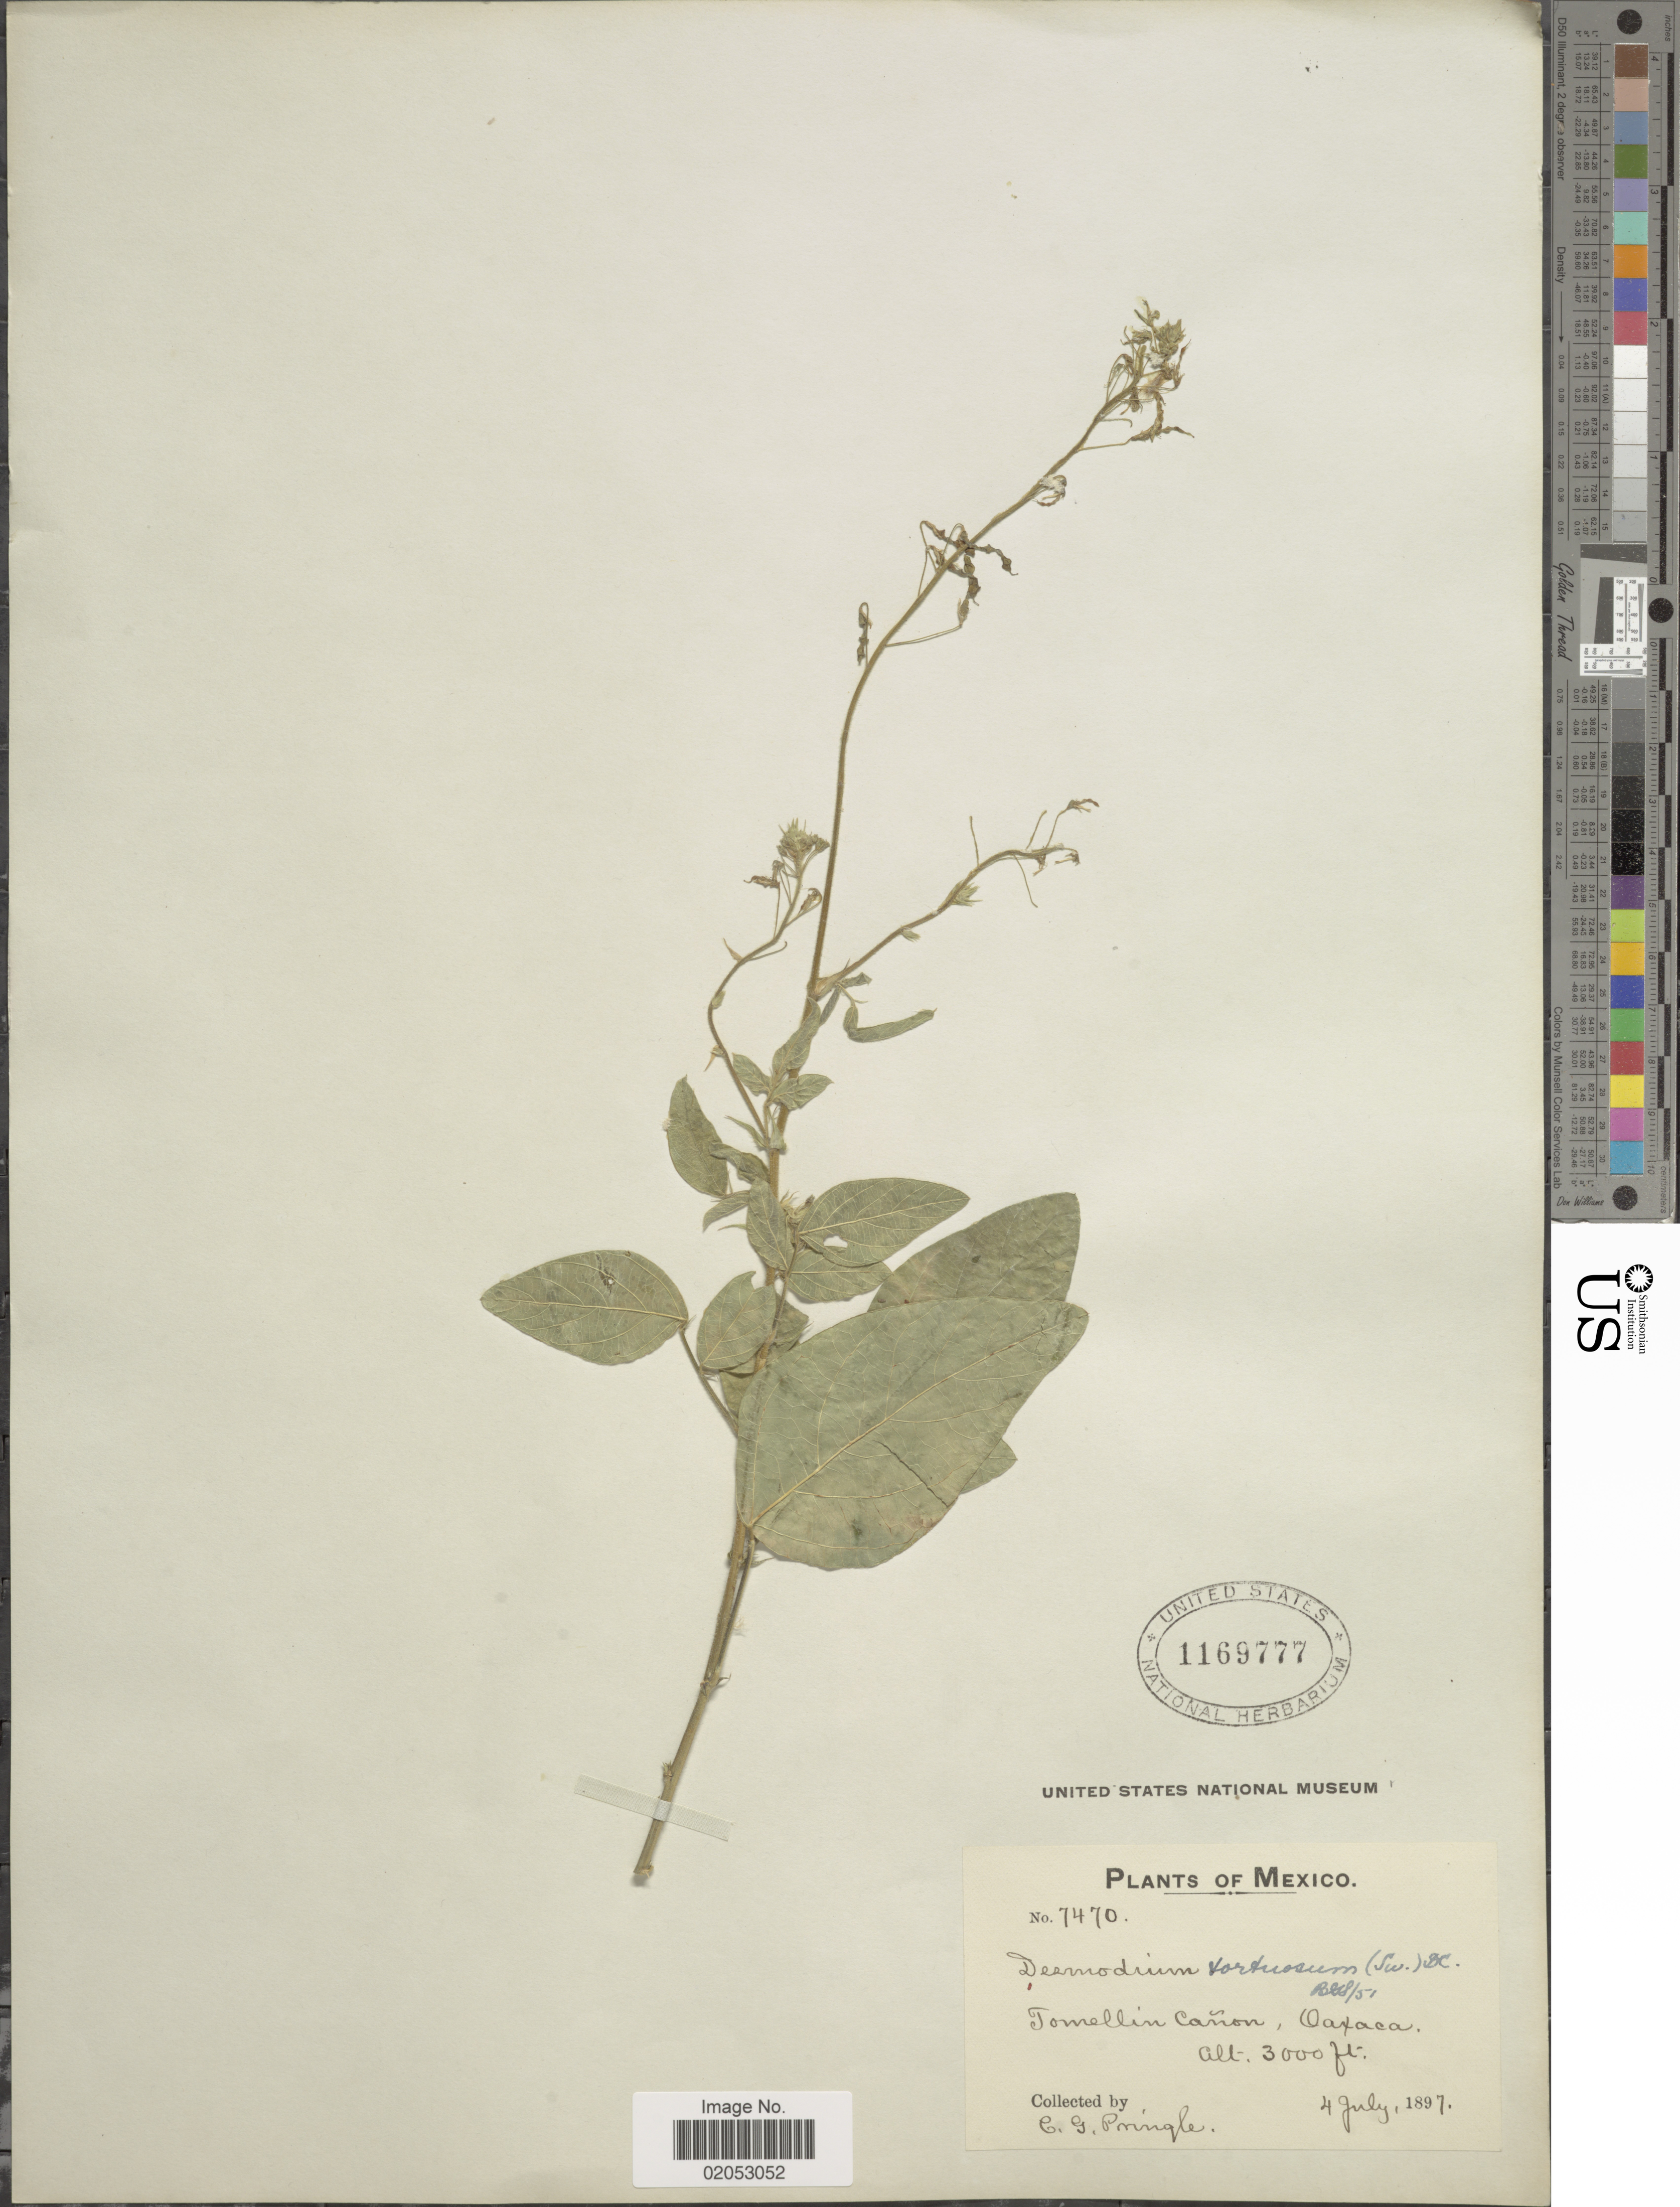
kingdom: Plantae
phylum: Tracheophyta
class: Magnoliopsida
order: Fabales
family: Fabaceae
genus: Desmodium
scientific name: Desmodium tortuosum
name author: (Sw.) DC.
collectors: C. G. Pringle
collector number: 7470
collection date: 1897-07-04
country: Mexico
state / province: Oaxaca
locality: Tomellin Cañon, Oaxaca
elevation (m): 914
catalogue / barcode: US 1169777